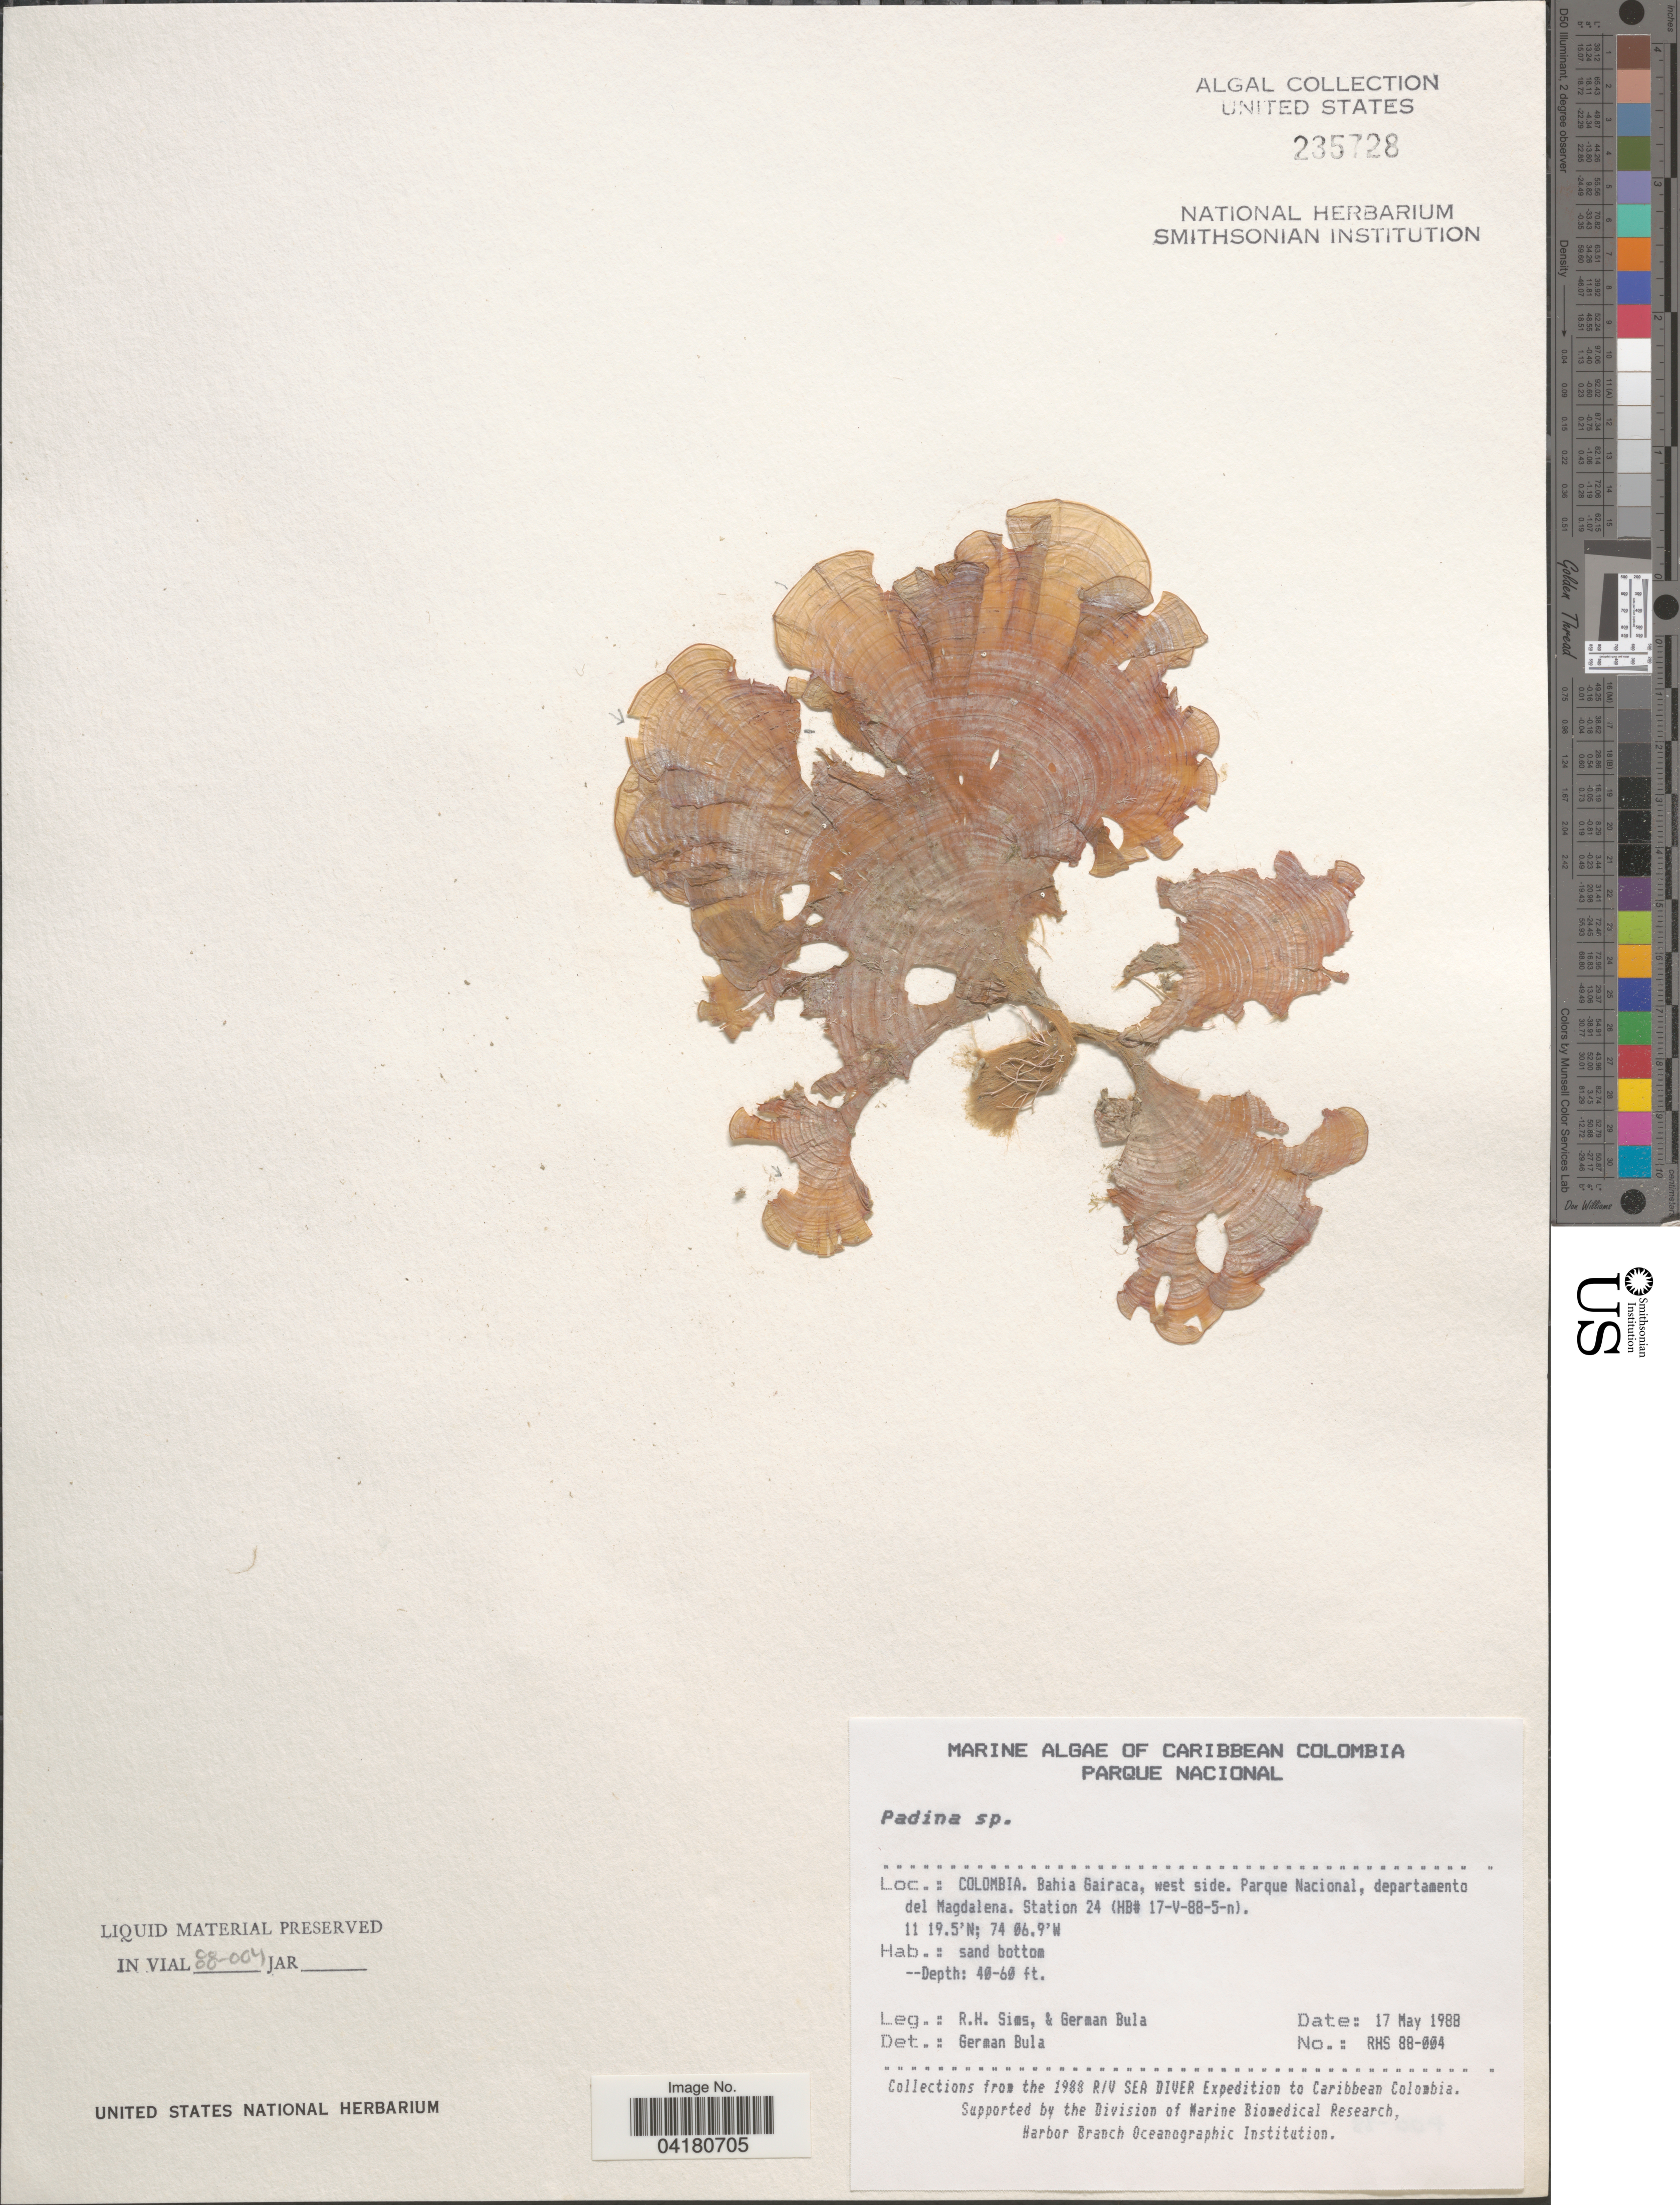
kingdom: Chromista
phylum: Ochrophyta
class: Phaeophyceae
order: Dictyotales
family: Dictyotaceae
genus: Padina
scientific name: Padina sp.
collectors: R. H. Sims & G. Bula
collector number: RHS88-004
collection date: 1988-05-17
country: Colombia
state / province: Magdalena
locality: Caribbean Colombia. Bahia Gairaca, west side. Parque Nacional, departamento del Magdalena. Station 24 (HB# 17-V-88-5-n). The 1988 R/V Sea Diver Expedition to Caribbean Colombia.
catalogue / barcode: US 235728